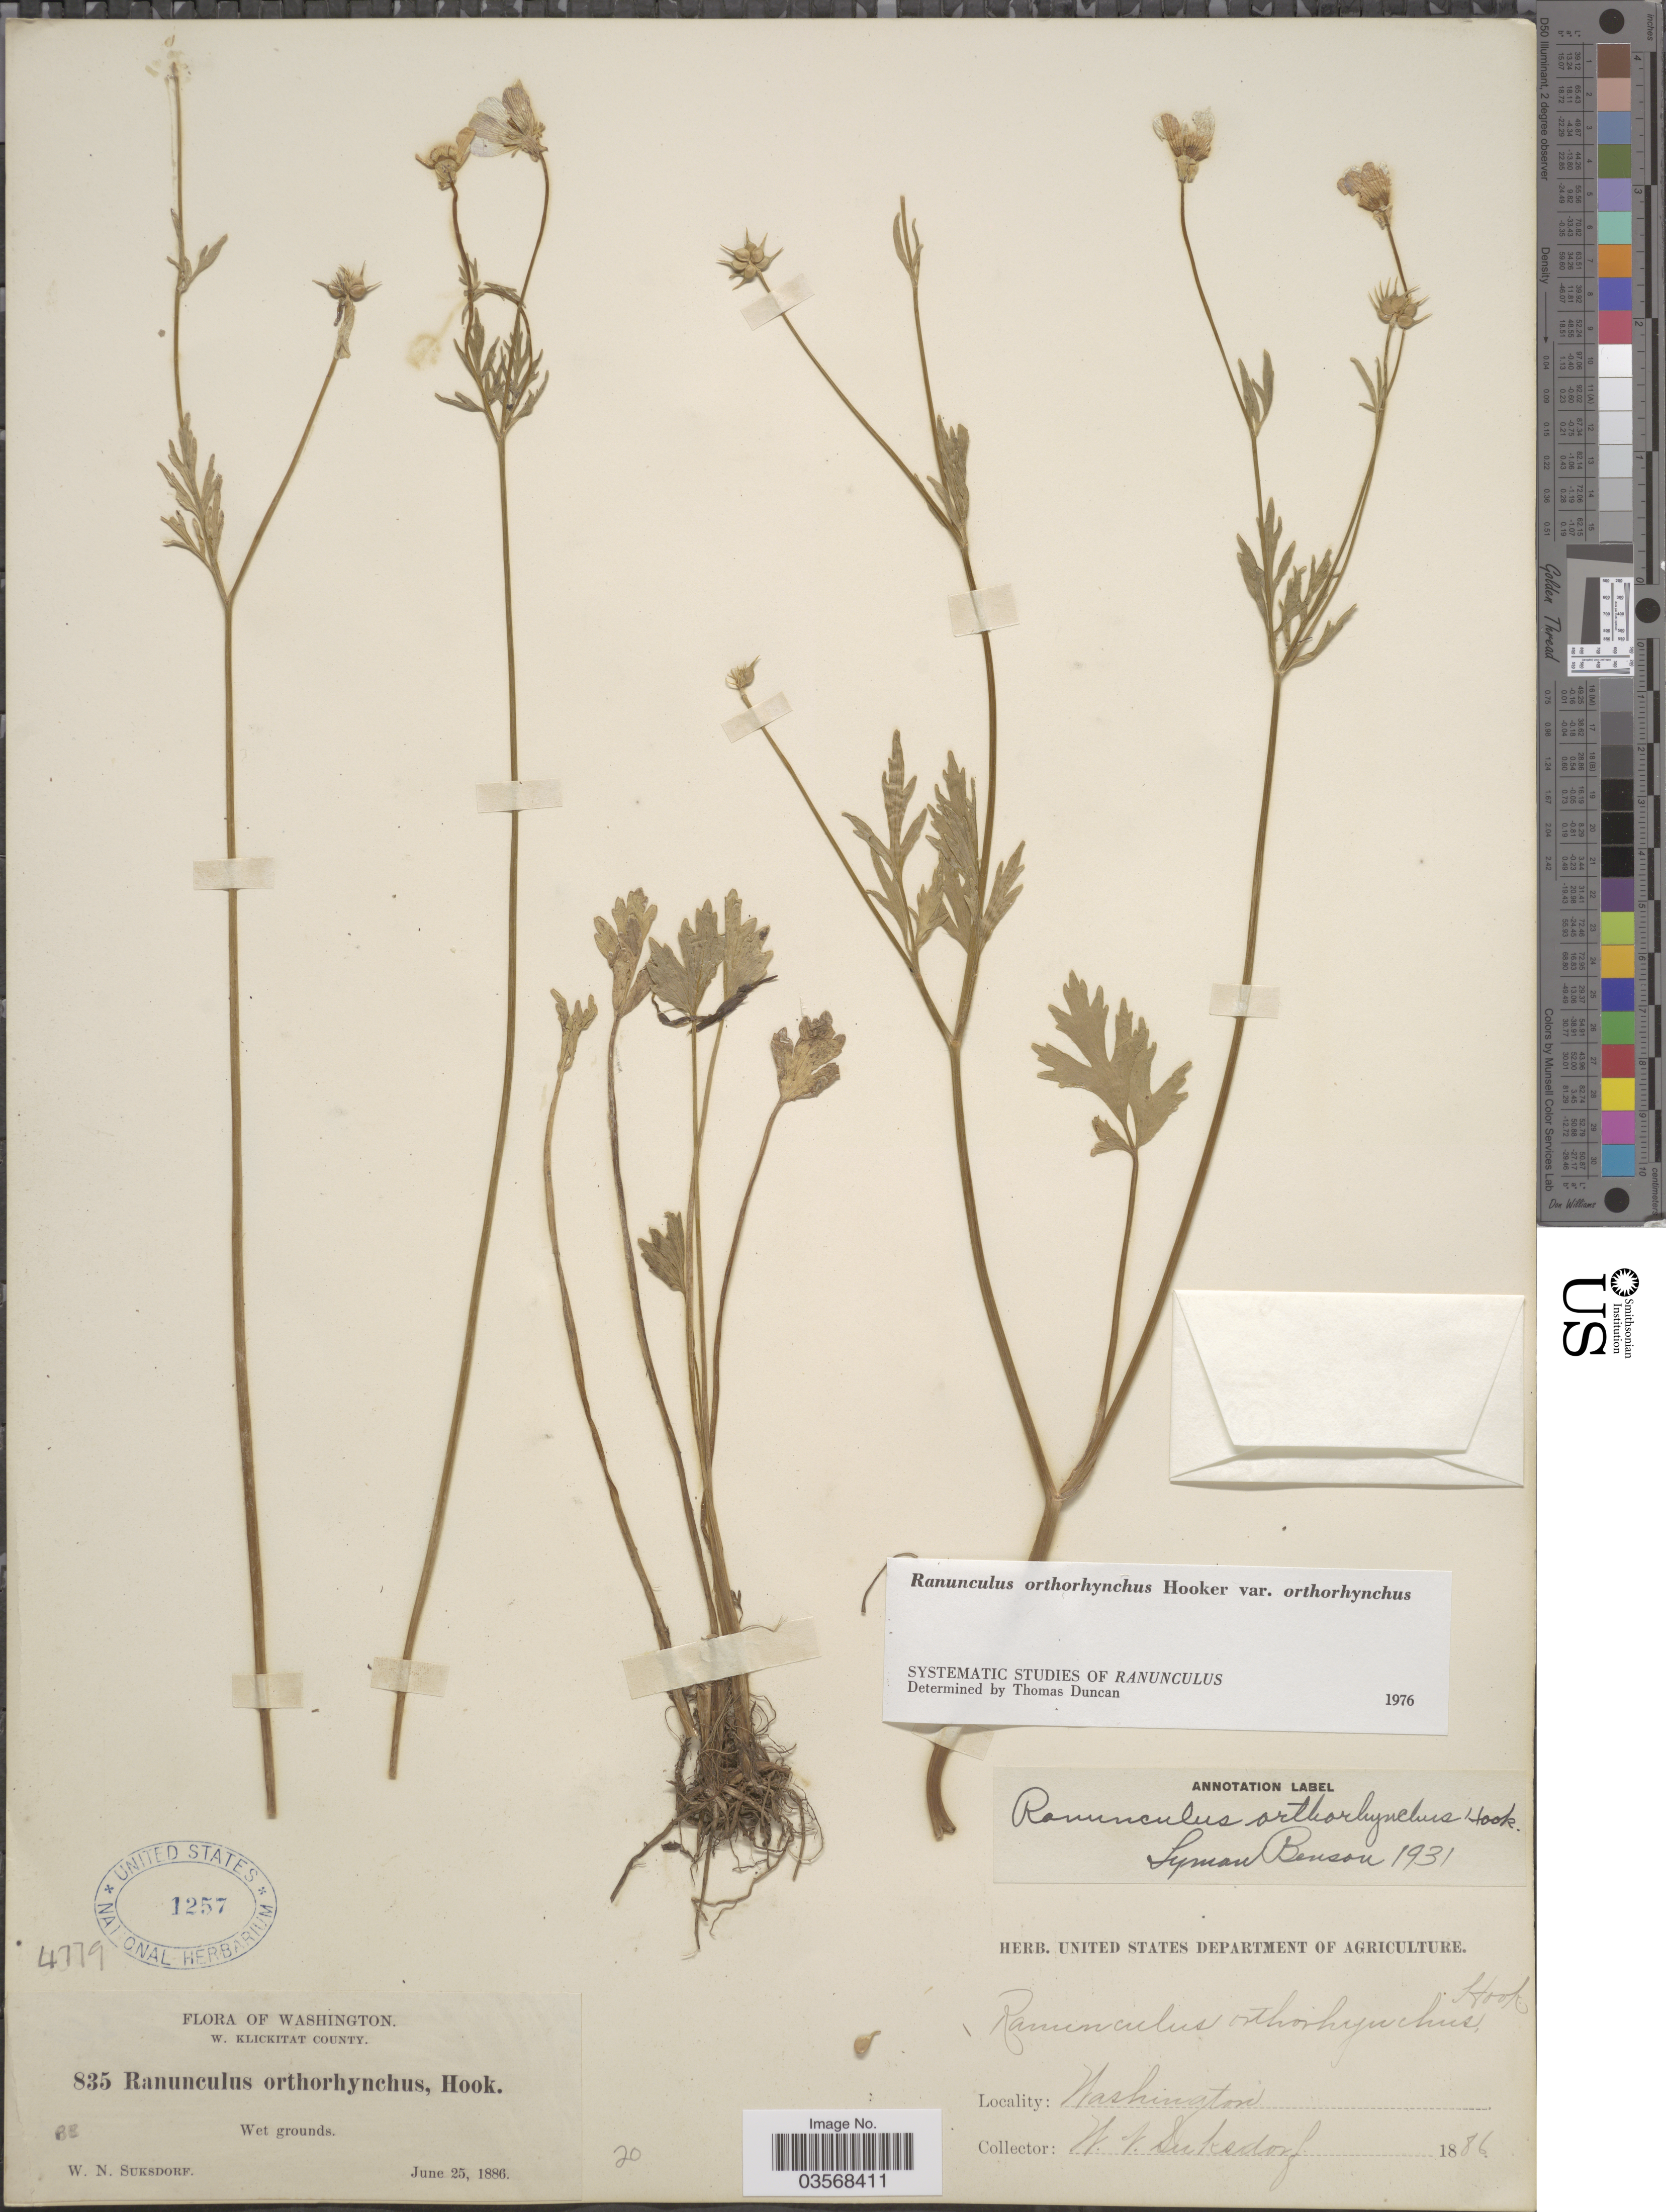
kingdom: Plantae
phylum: Tracheophyta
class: Magnoliopsida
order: Ranunculales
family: Ranunculaceae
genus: Ranunculus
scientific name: Ranunculus orthorhynchus var. orthorhynchus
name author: Hook.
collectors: W. N. Suksdorf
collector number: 835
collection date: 1886-06-25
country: United States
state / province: Washington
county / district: Klickitat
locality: W. Klickitat County.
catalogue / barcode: US 1257